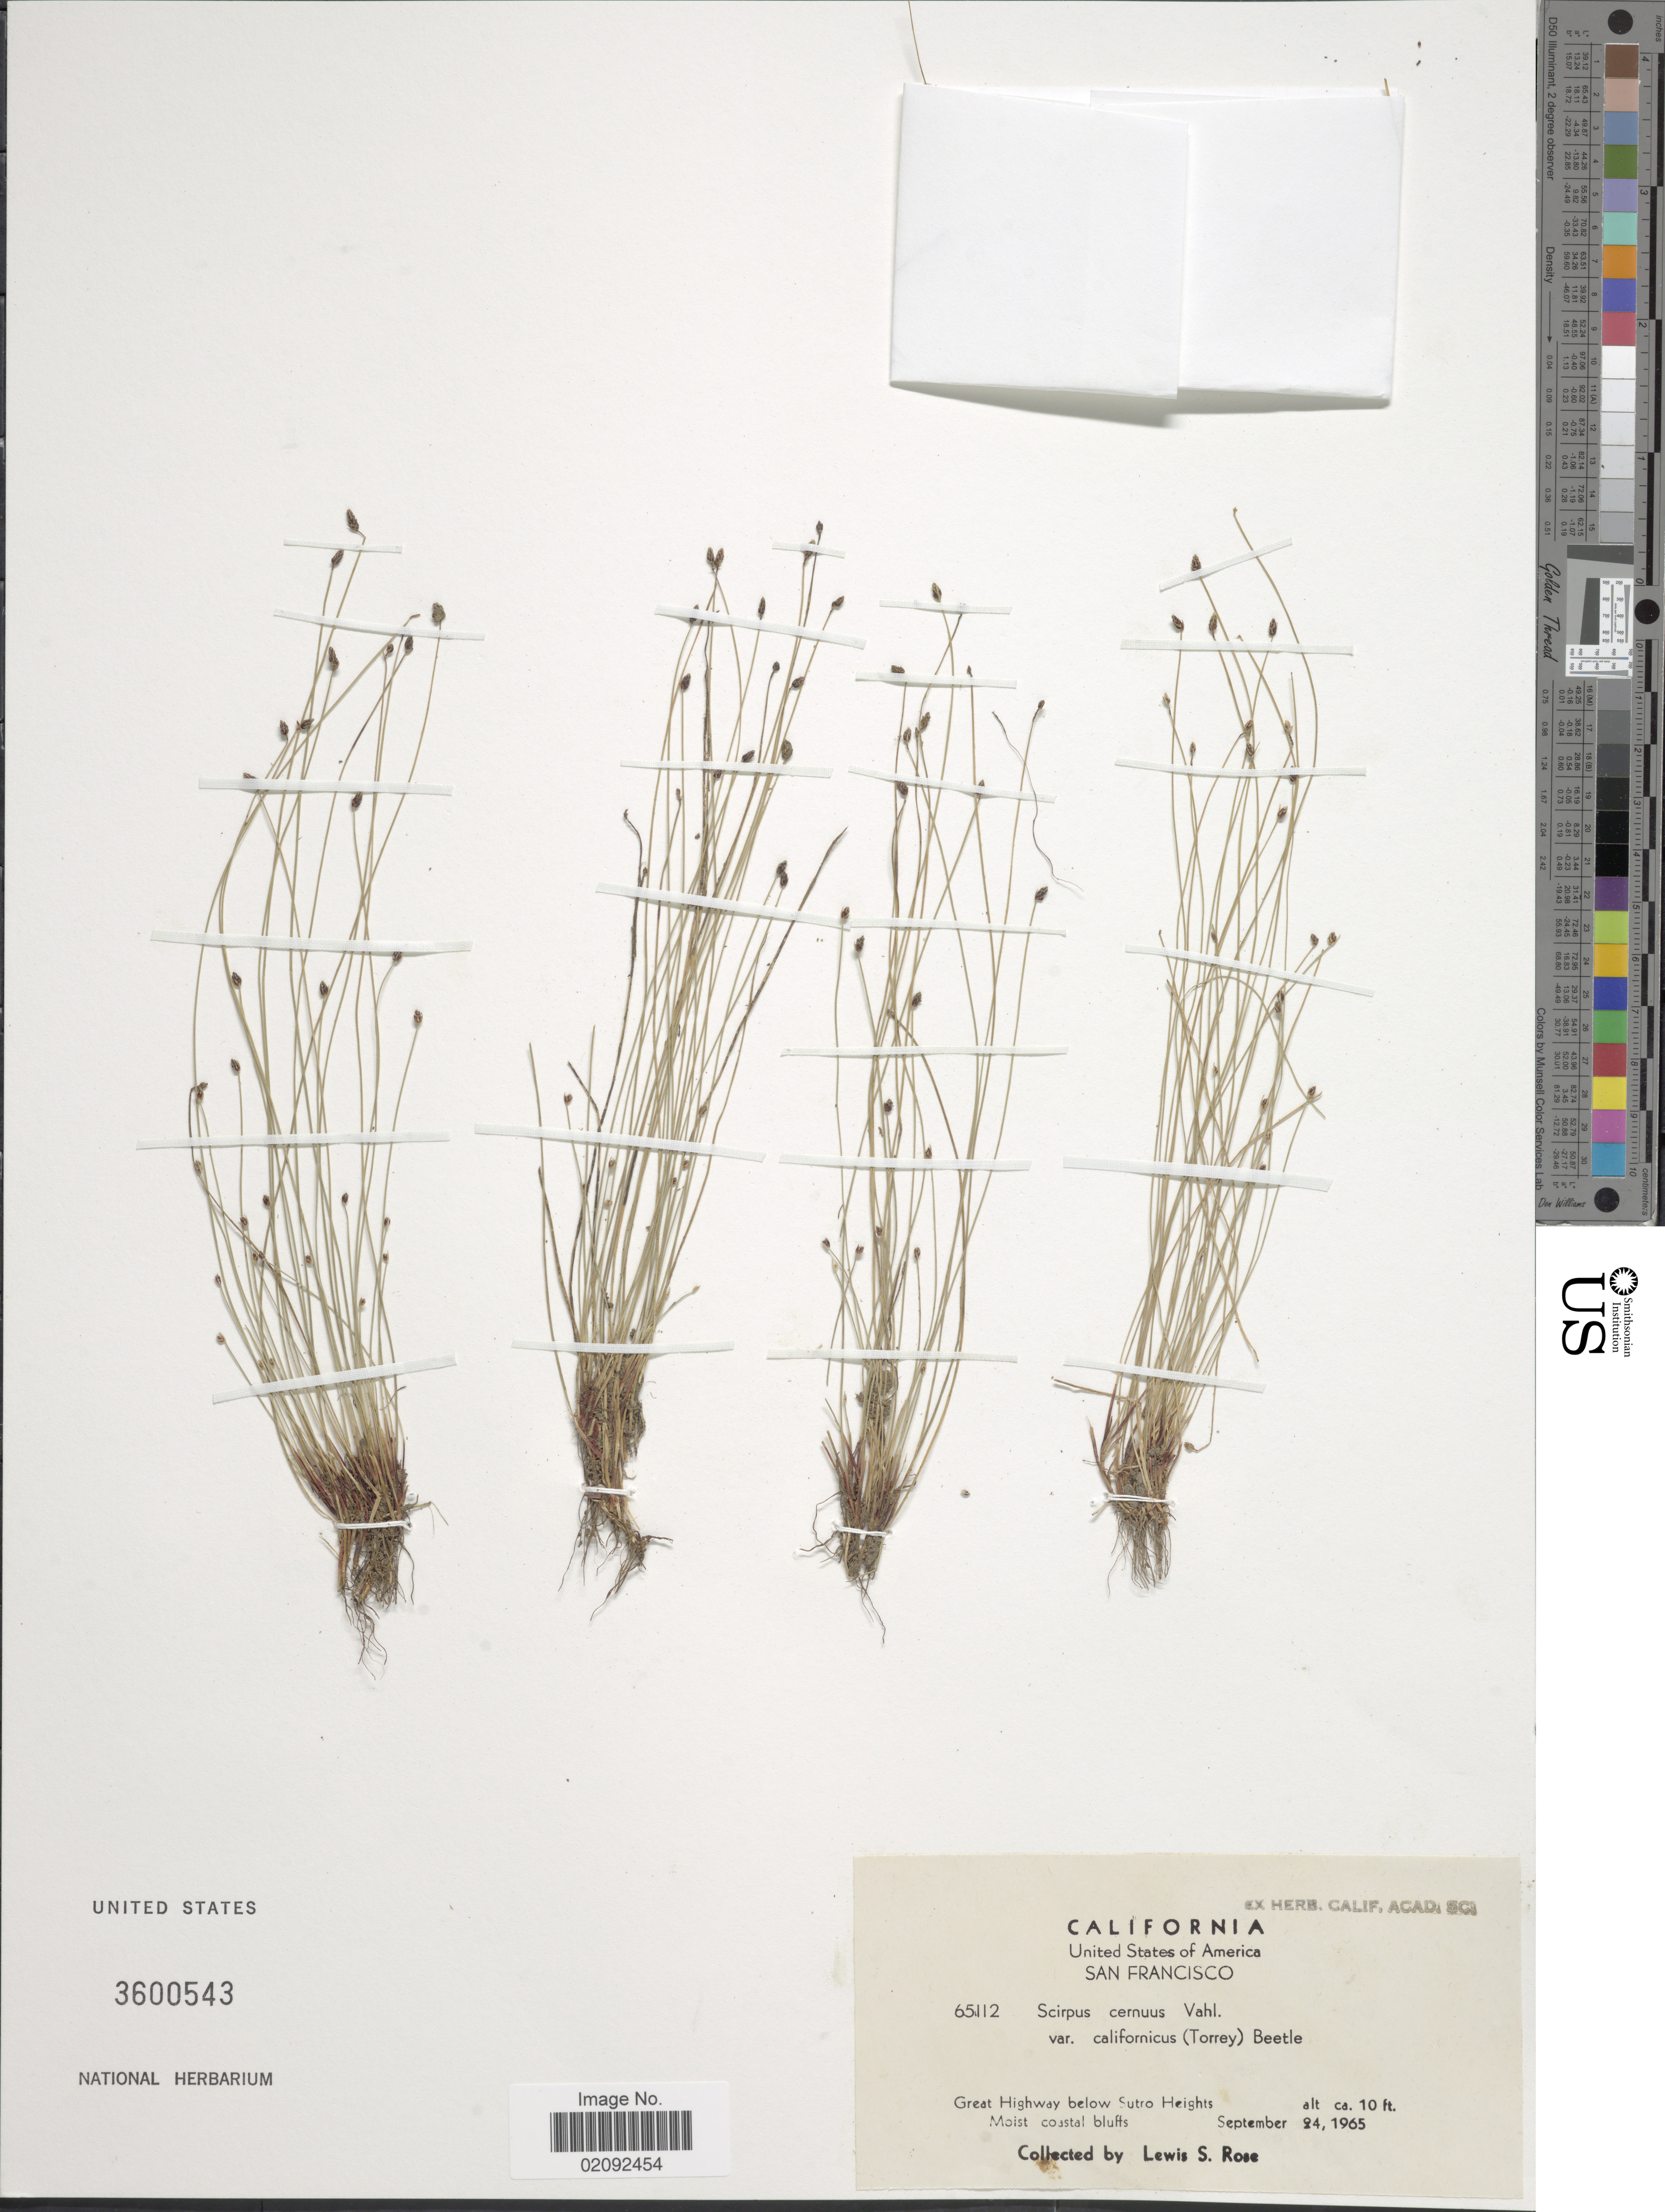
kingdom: Plantae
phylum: Tracheophyta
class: Liliopsida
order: Poales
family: Cyperaceae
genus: Isolepis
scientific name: Isolepis cernua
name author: (Vahl) Roem. & Schult.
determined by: Strong, Mark T., (BOT), Smithsonian Institution - National Museum of Natural History (UNITED STATES)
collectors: L. S. Rose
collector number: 65112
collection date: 1965-09-24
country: United States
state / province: California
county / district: San Francisco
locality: San Francisco, Great Highway below Sutro Height, Moist coastal bluffs.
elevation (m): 3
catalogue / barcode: US 3600543